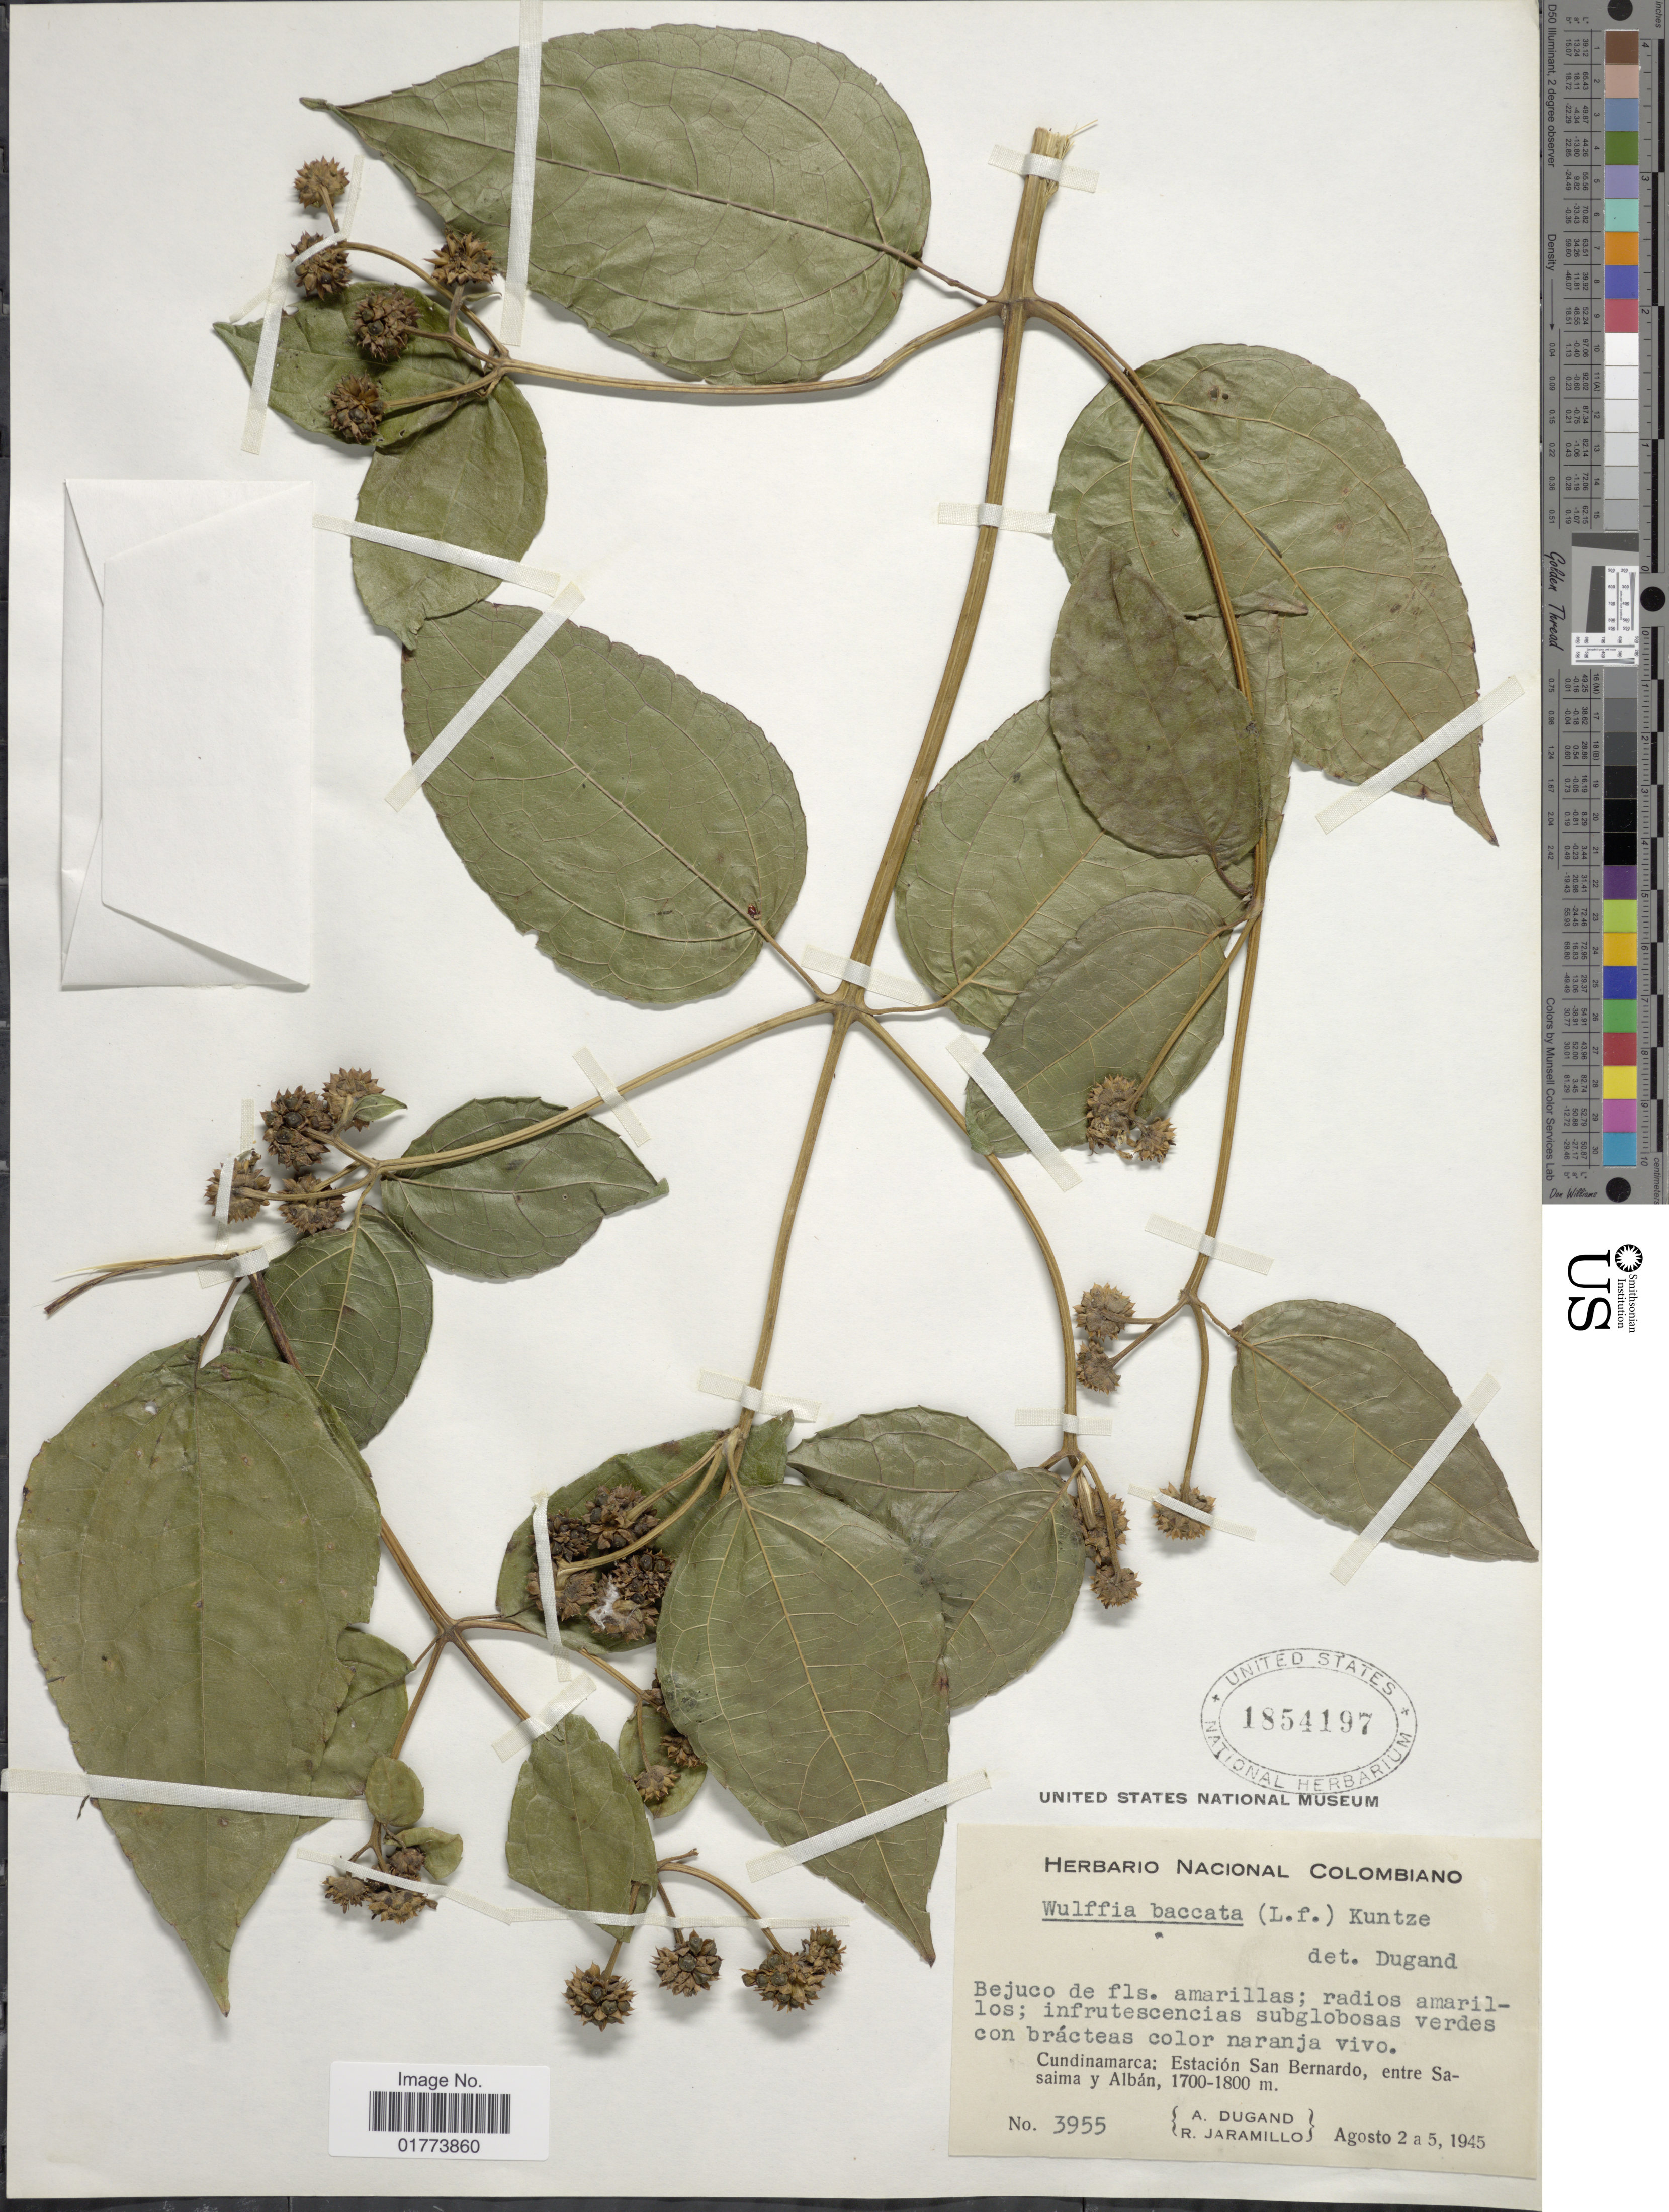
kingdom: Plantae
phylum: Tracheophyta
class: Magnoliopsida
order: Asterales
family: Asteraceae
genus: Wulffia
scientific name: Wulffia baccata var. baccata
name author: (L.) Kuntze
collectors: A. Dugand & R. Jaramillo M.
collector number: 3955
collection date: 1945-08-02/1945-08-05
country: Colombia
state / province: Cundinamarca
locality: Estacion San Bernardo, entre Sasaima y Alban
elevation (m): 1700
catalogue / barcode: US 1854197